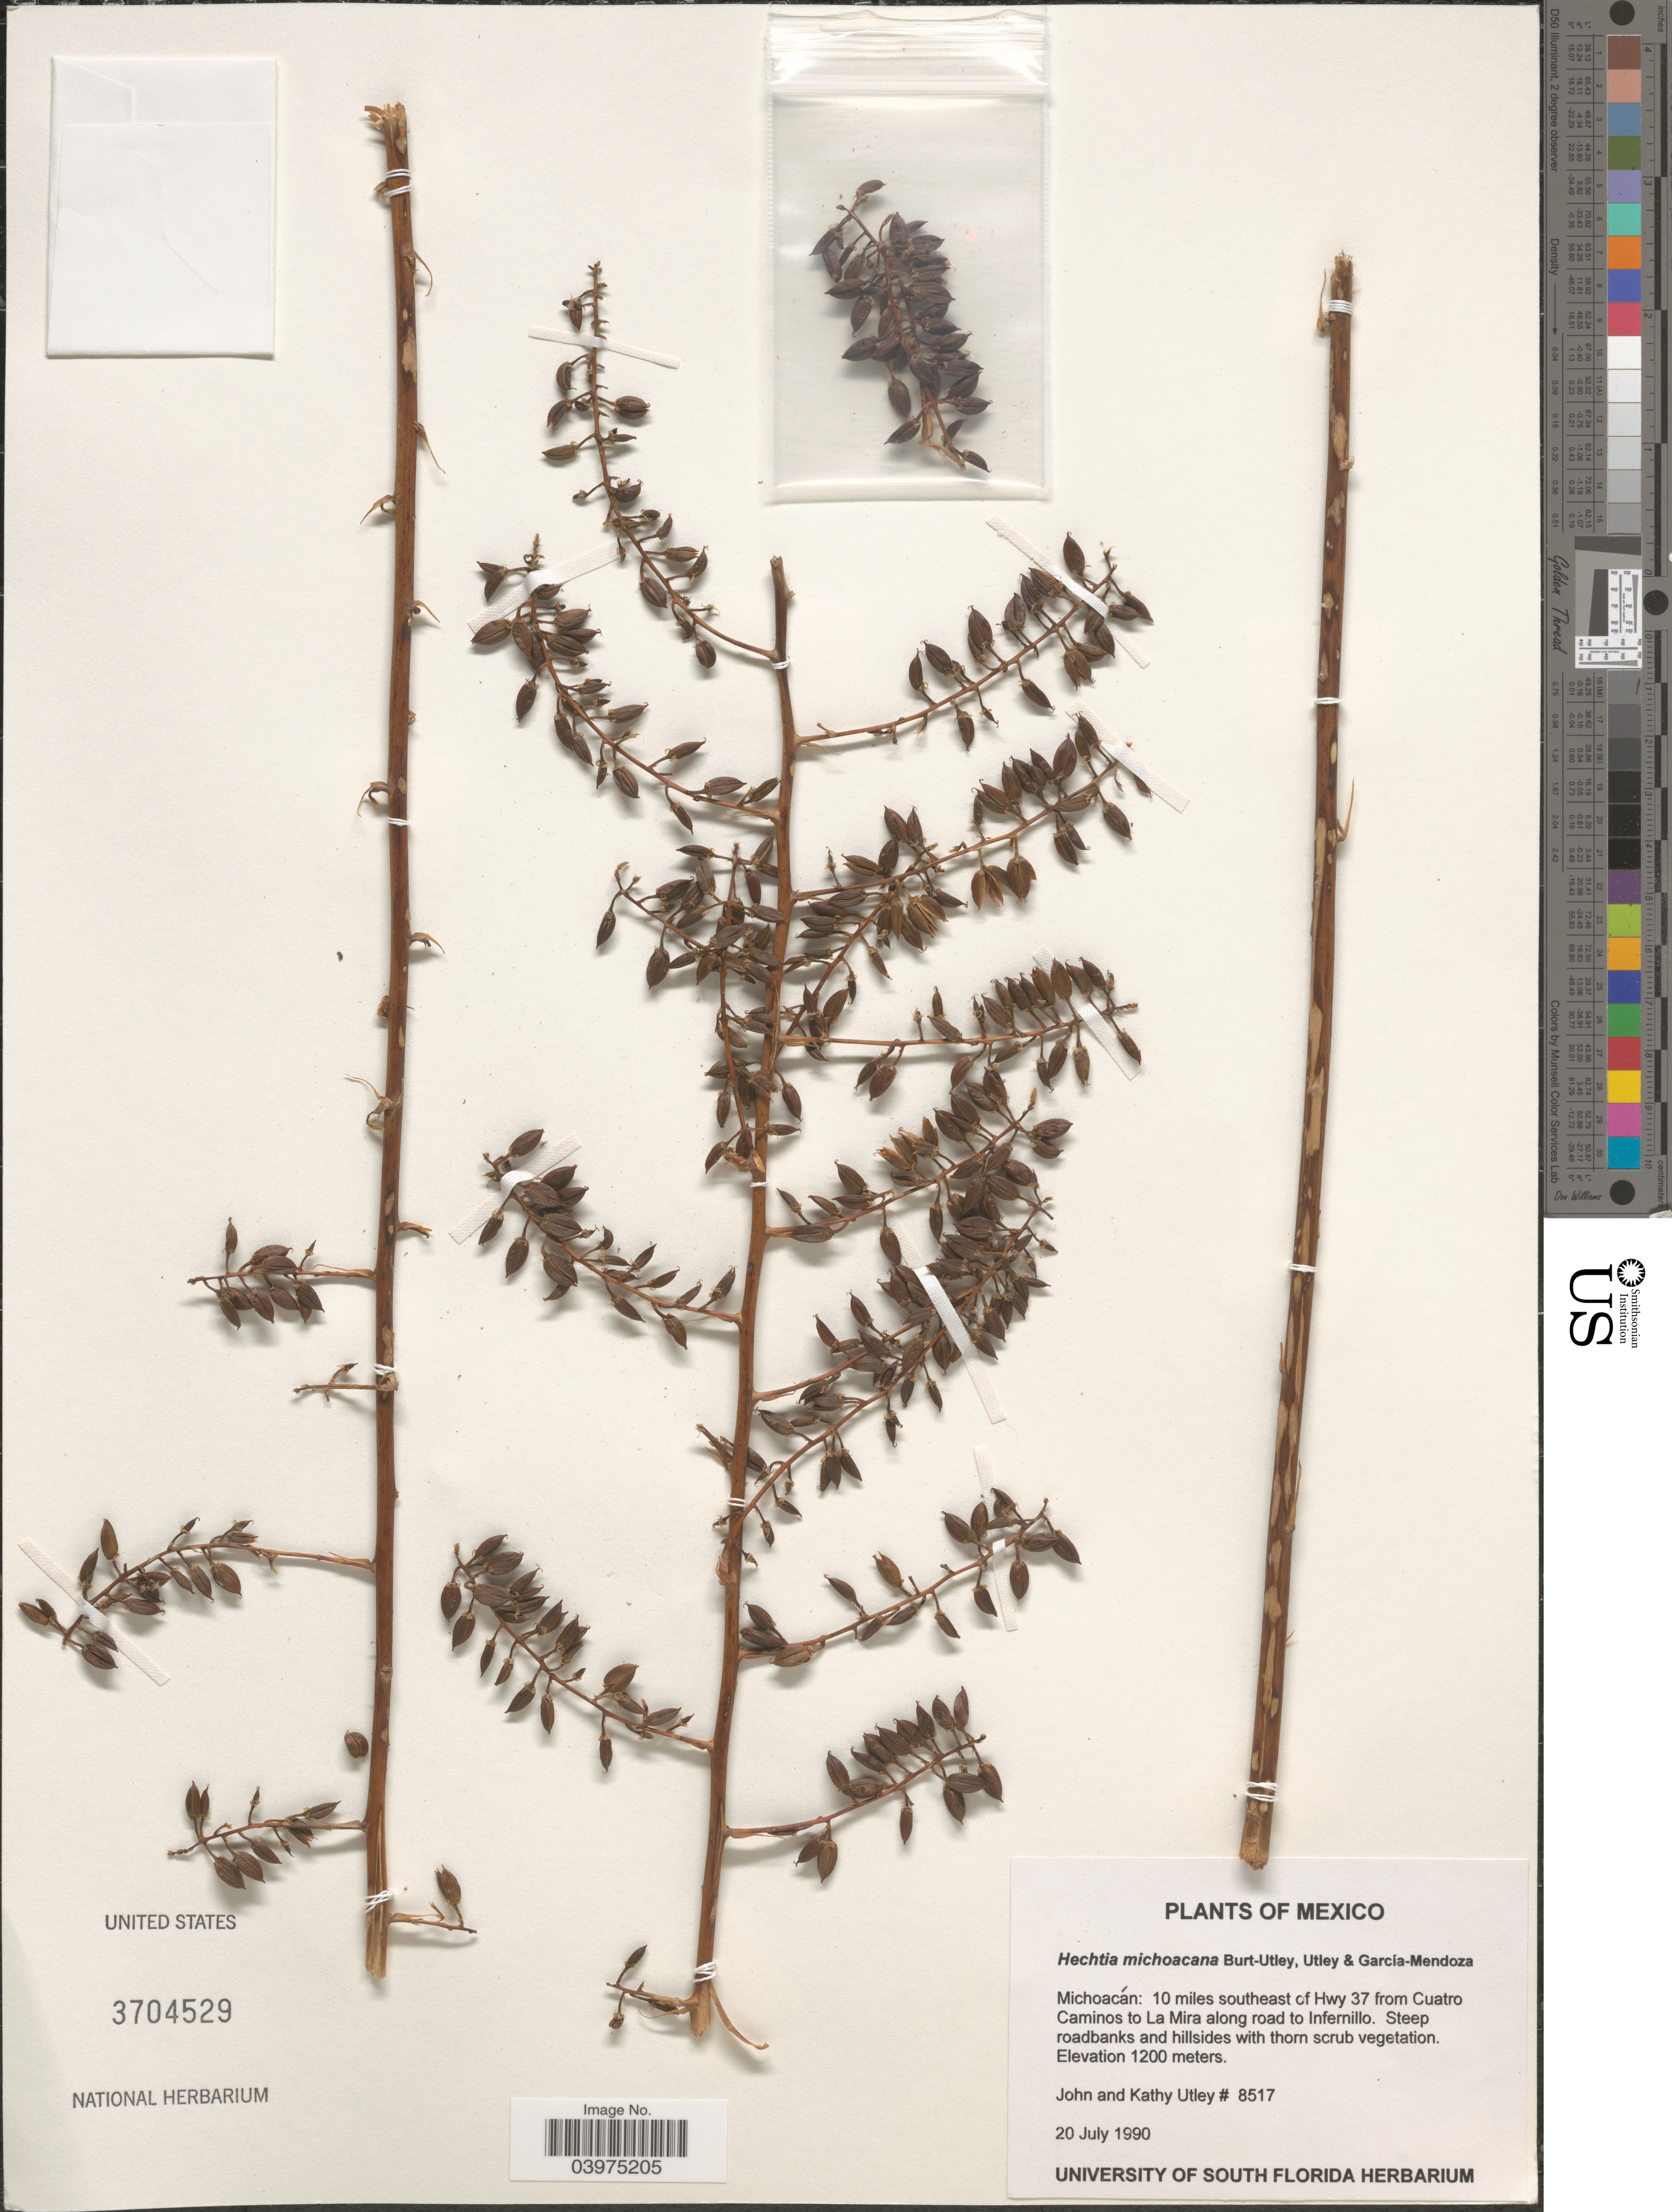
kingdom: Plantae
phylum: Tracheophyta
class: Liliopsida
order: Poales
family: Bromeliaceae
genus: Hechtia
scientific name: Hechtia michoacana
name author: Burt-Utley et al.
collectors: J. F. Utley & K. Burt-Utley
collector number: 8517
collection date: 1990-07-20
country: Mexico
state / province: Michoacán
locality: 10 miles southeast of Hwy 37 from Cuatro Caminos to La Mira along road to Infernillo.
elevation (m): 1200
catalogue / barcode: US 3704529